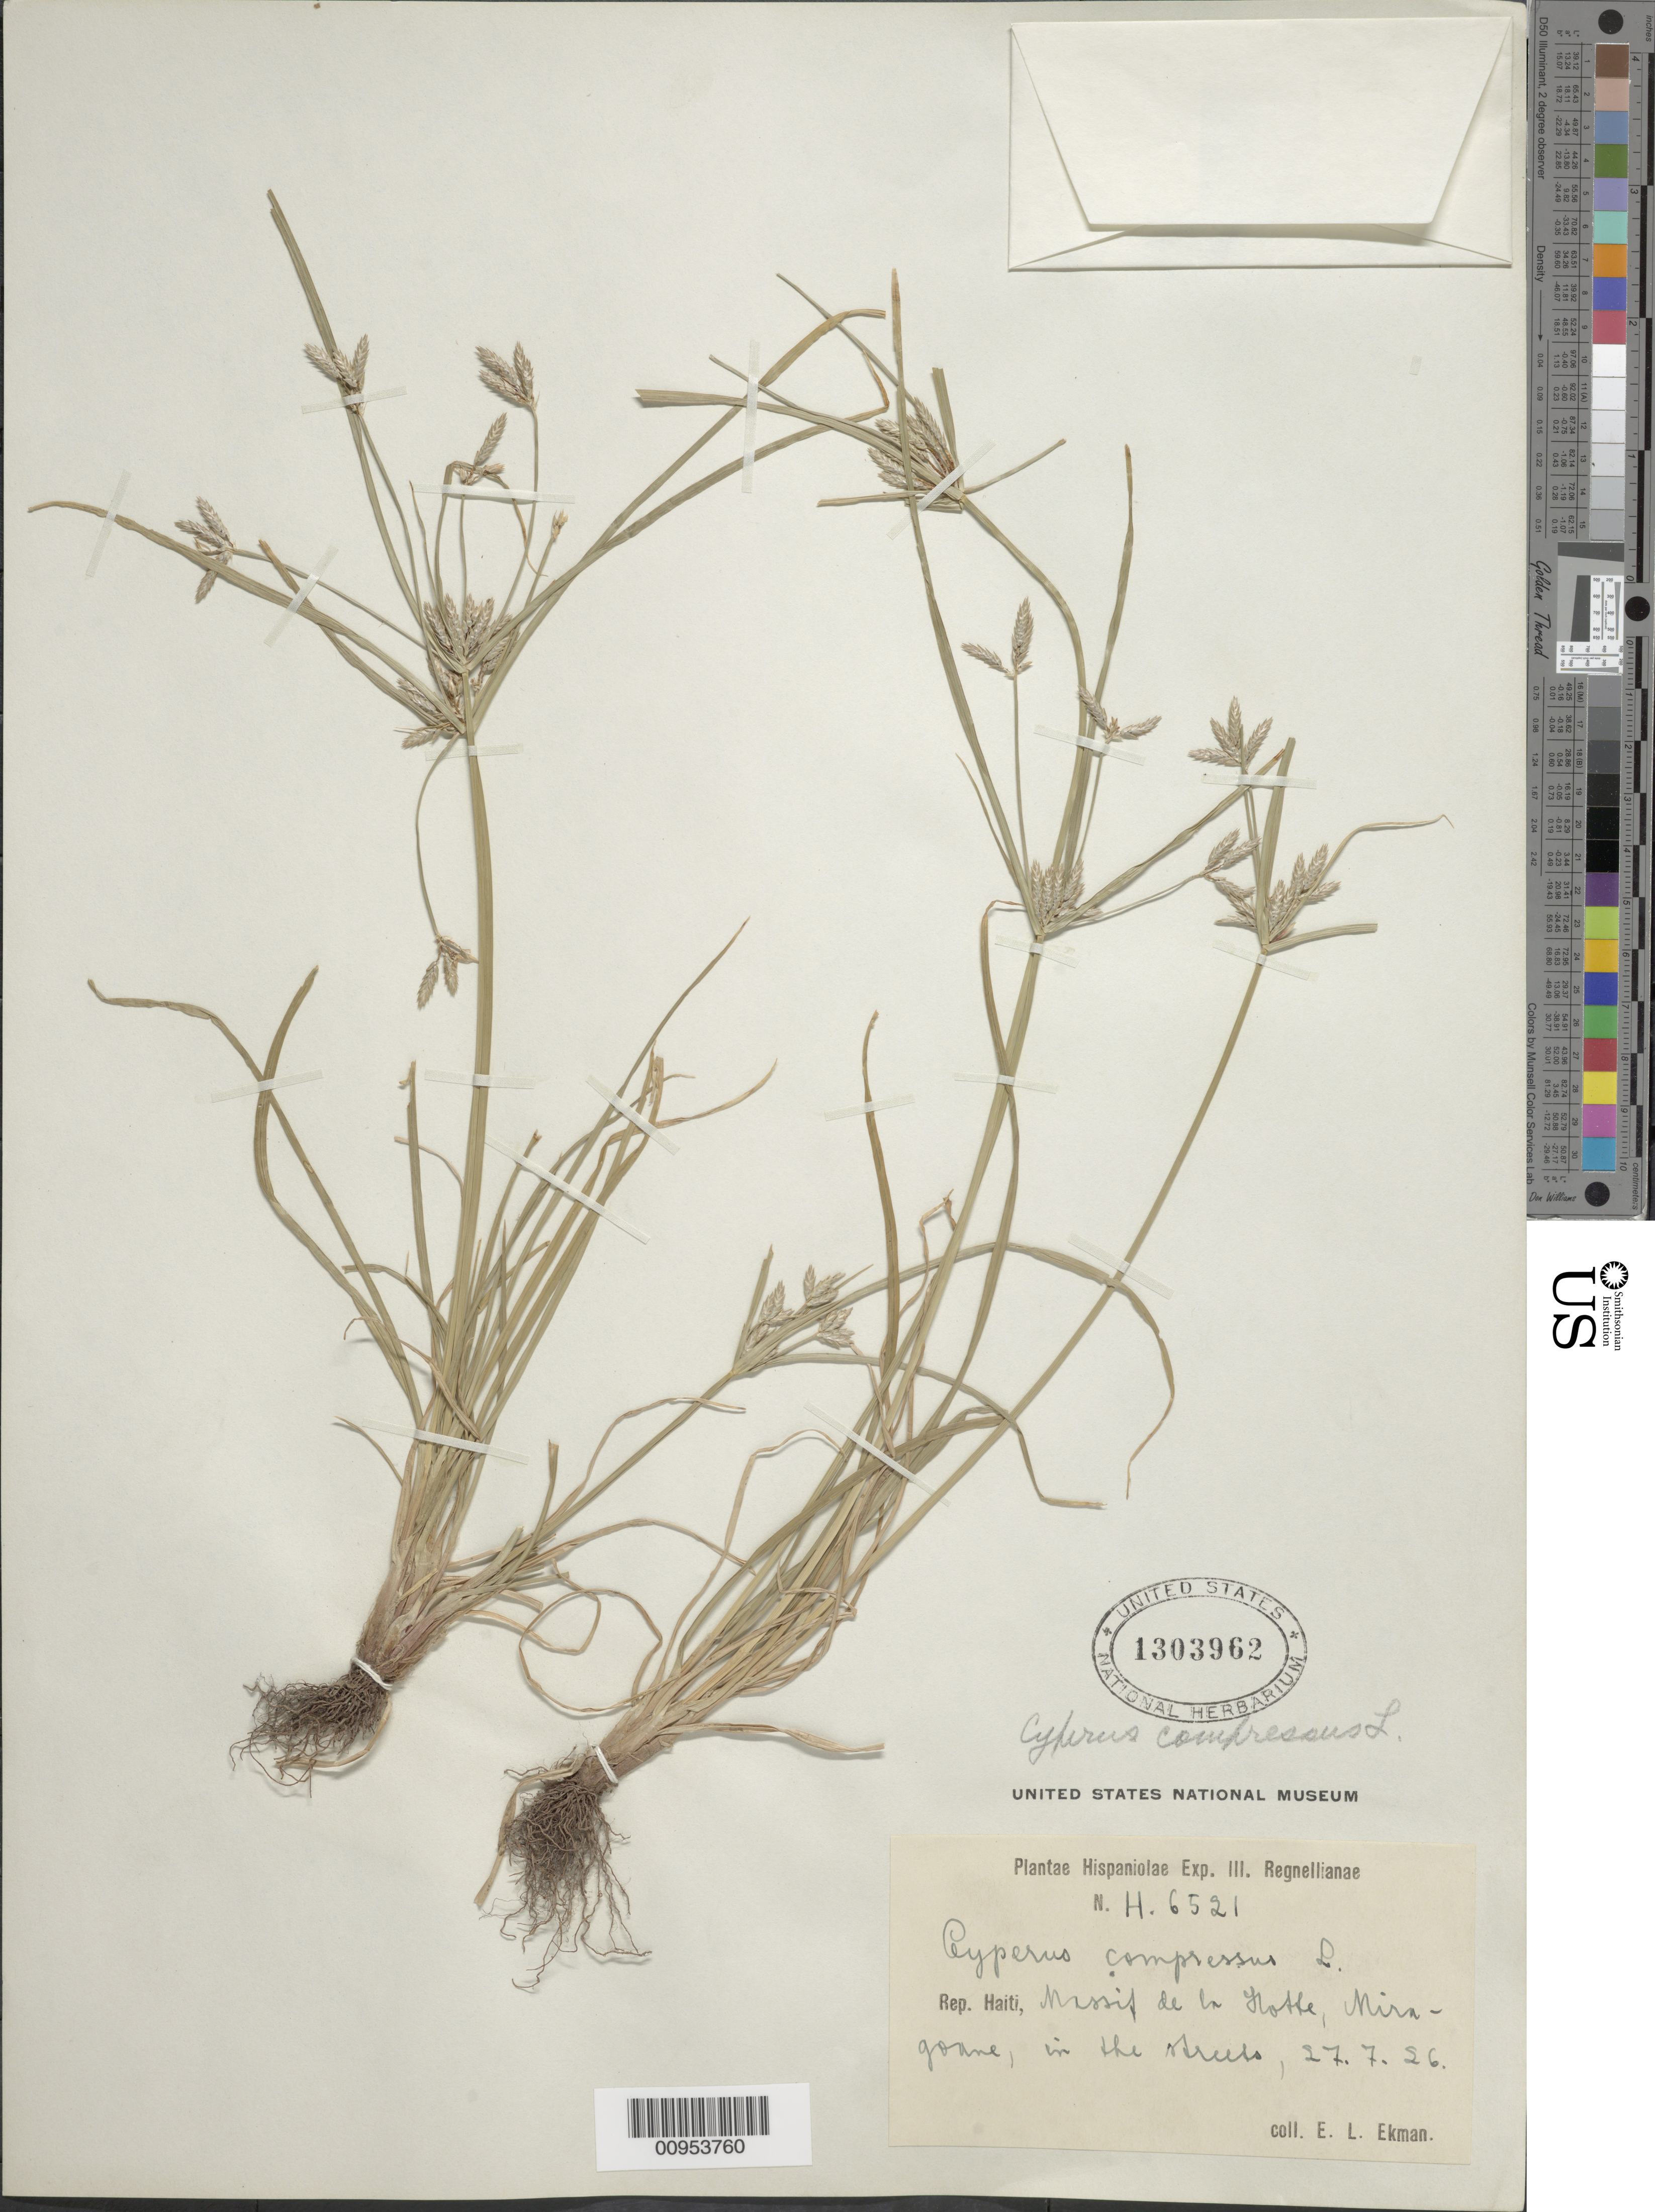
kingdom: Plantae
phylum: Tracheophyta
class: Liliopsida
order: Poales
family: Cyperaceae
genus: Cyperus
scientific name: Cyperus compressus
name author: L.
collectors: E. L. Ekman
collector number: H 6521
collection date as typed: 27 Jul 1926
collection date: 1926-07-27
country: Haiti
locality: Massif de la Hotte, Miragoane, streets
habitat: In the streets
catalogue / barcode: US 1303962